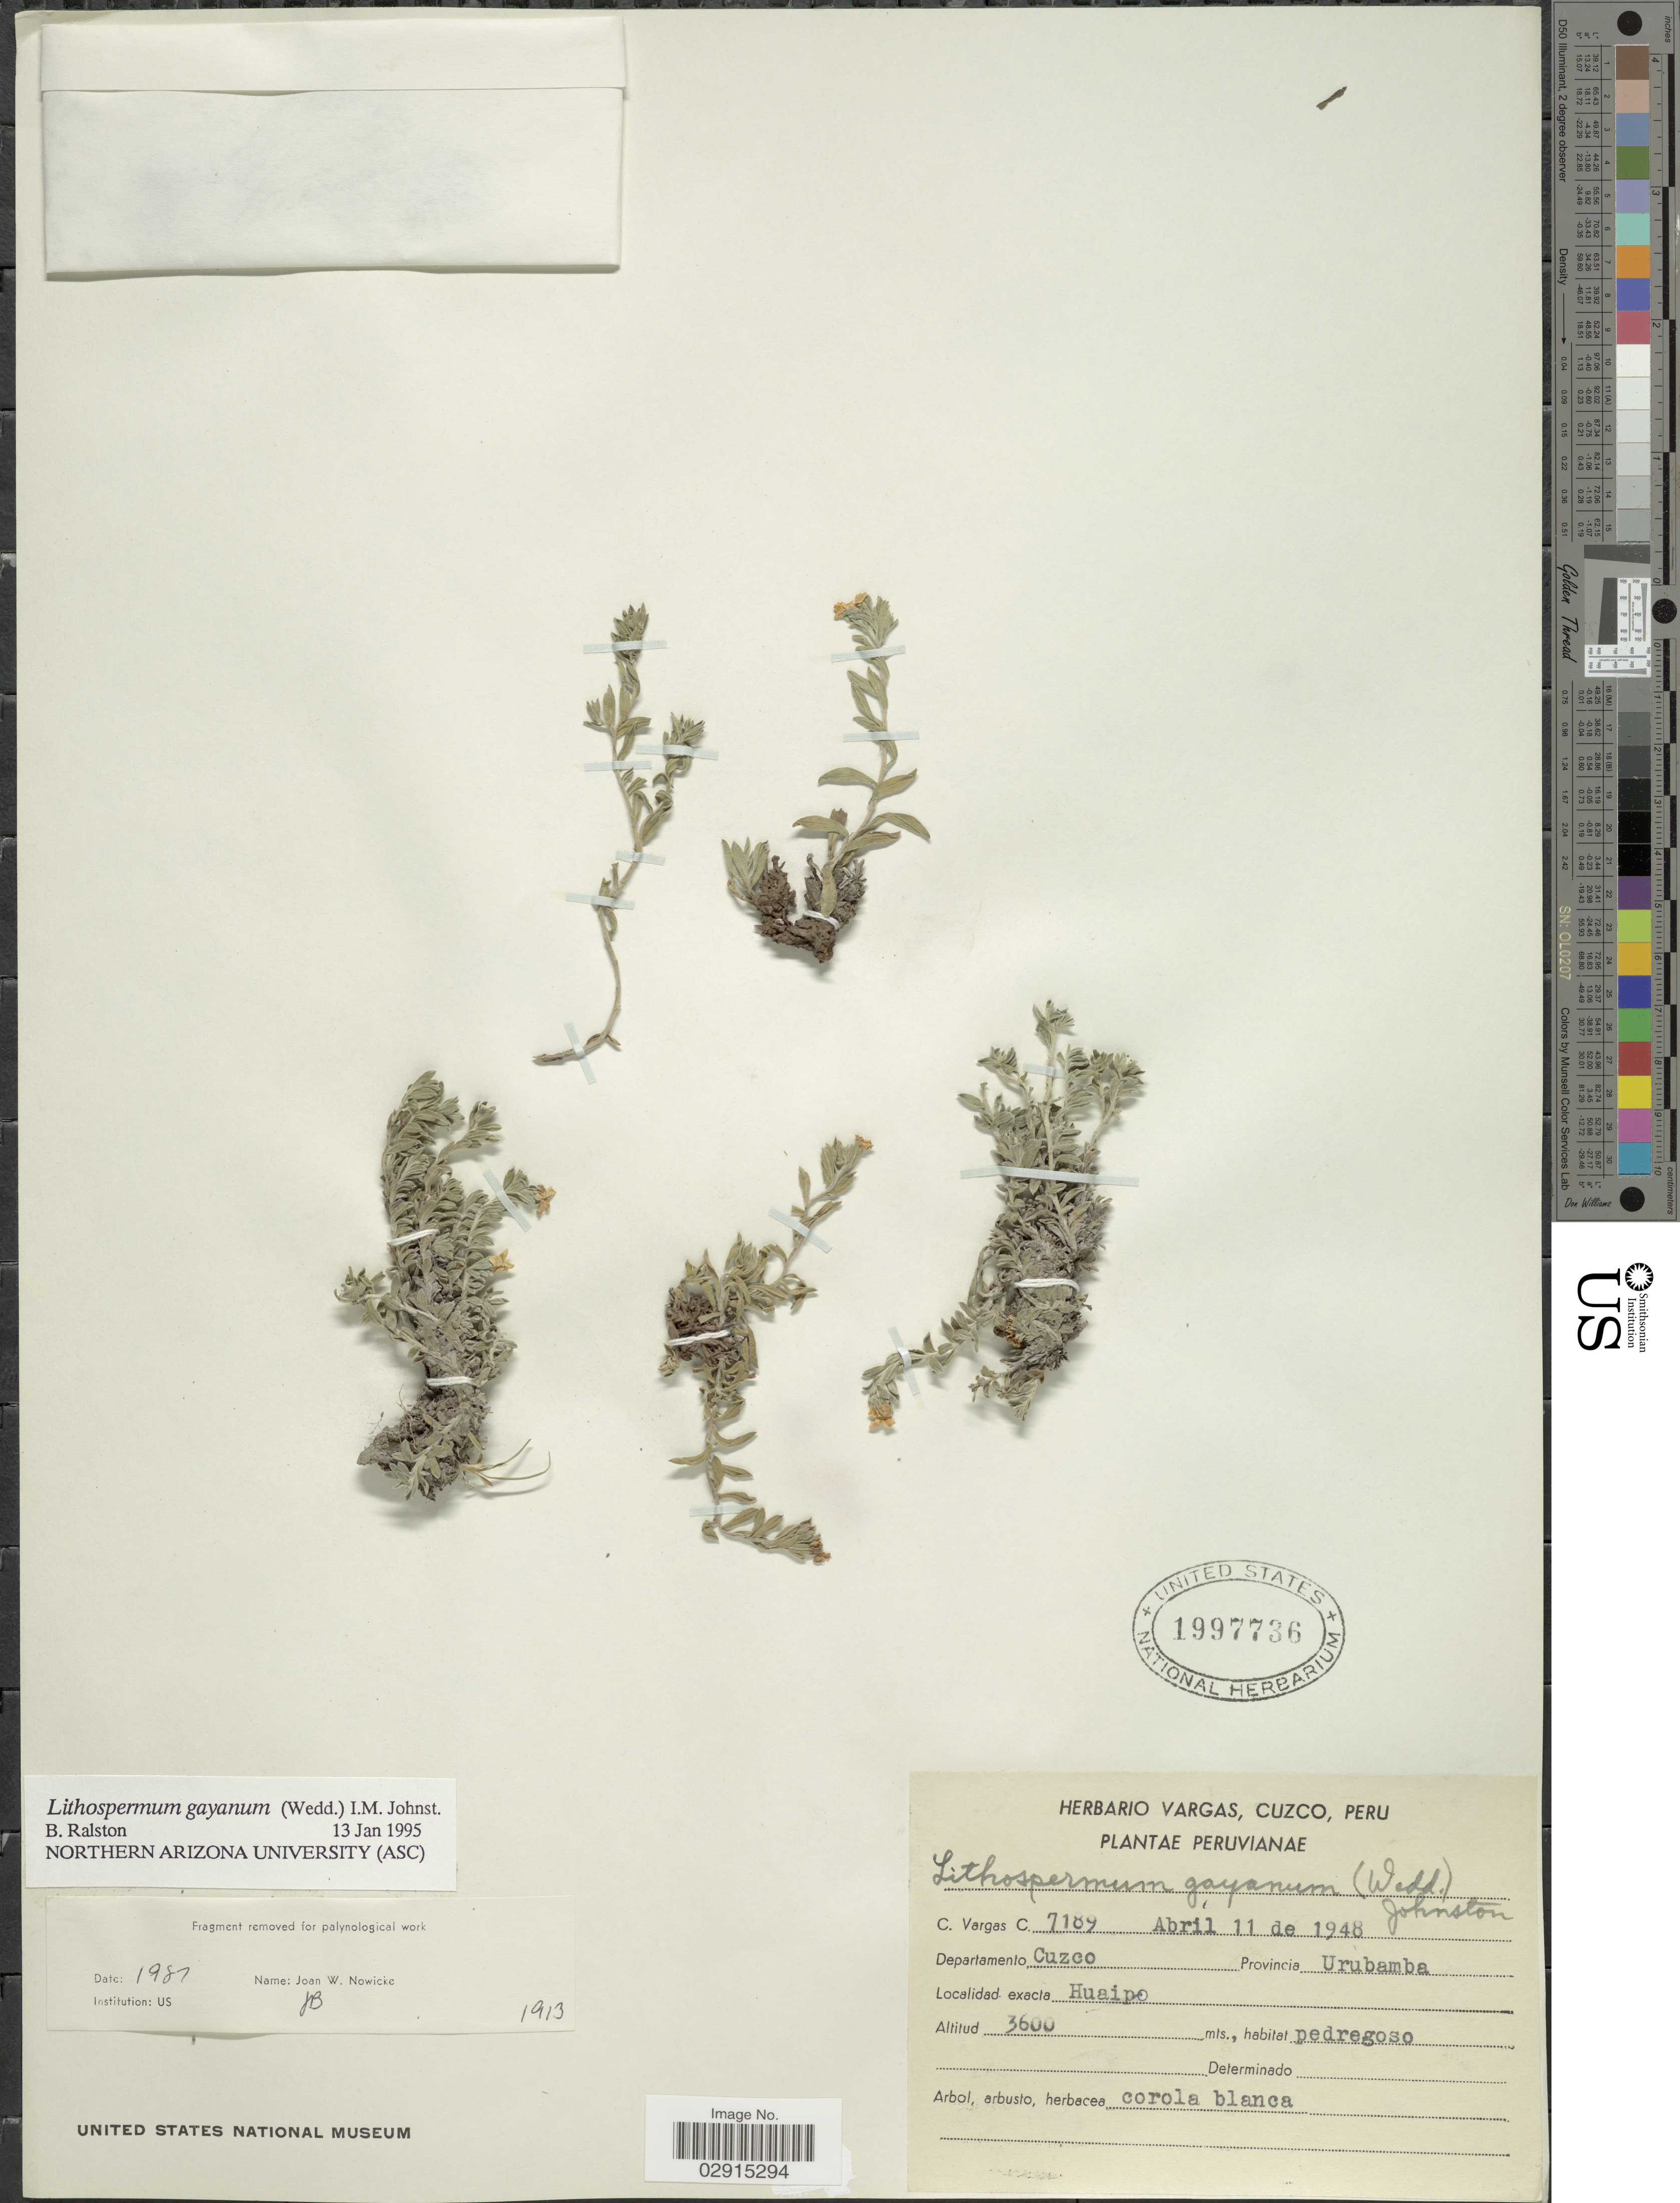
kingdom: Plantae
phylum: Tracheophyta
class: Magnoliopsida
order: Boraginales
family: Boraginaceae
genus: Lithospermum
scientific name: Lithospermum gayanum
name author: (Wedd.) I.M. Johnst.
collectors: C. Vargas Calderón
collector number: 7189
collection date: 1948-04-11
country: Peru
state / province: Cusco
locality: Huaipo. Departamento Cuzco. Provincia Urubamba.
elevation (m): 3600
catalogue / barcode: US 1997736